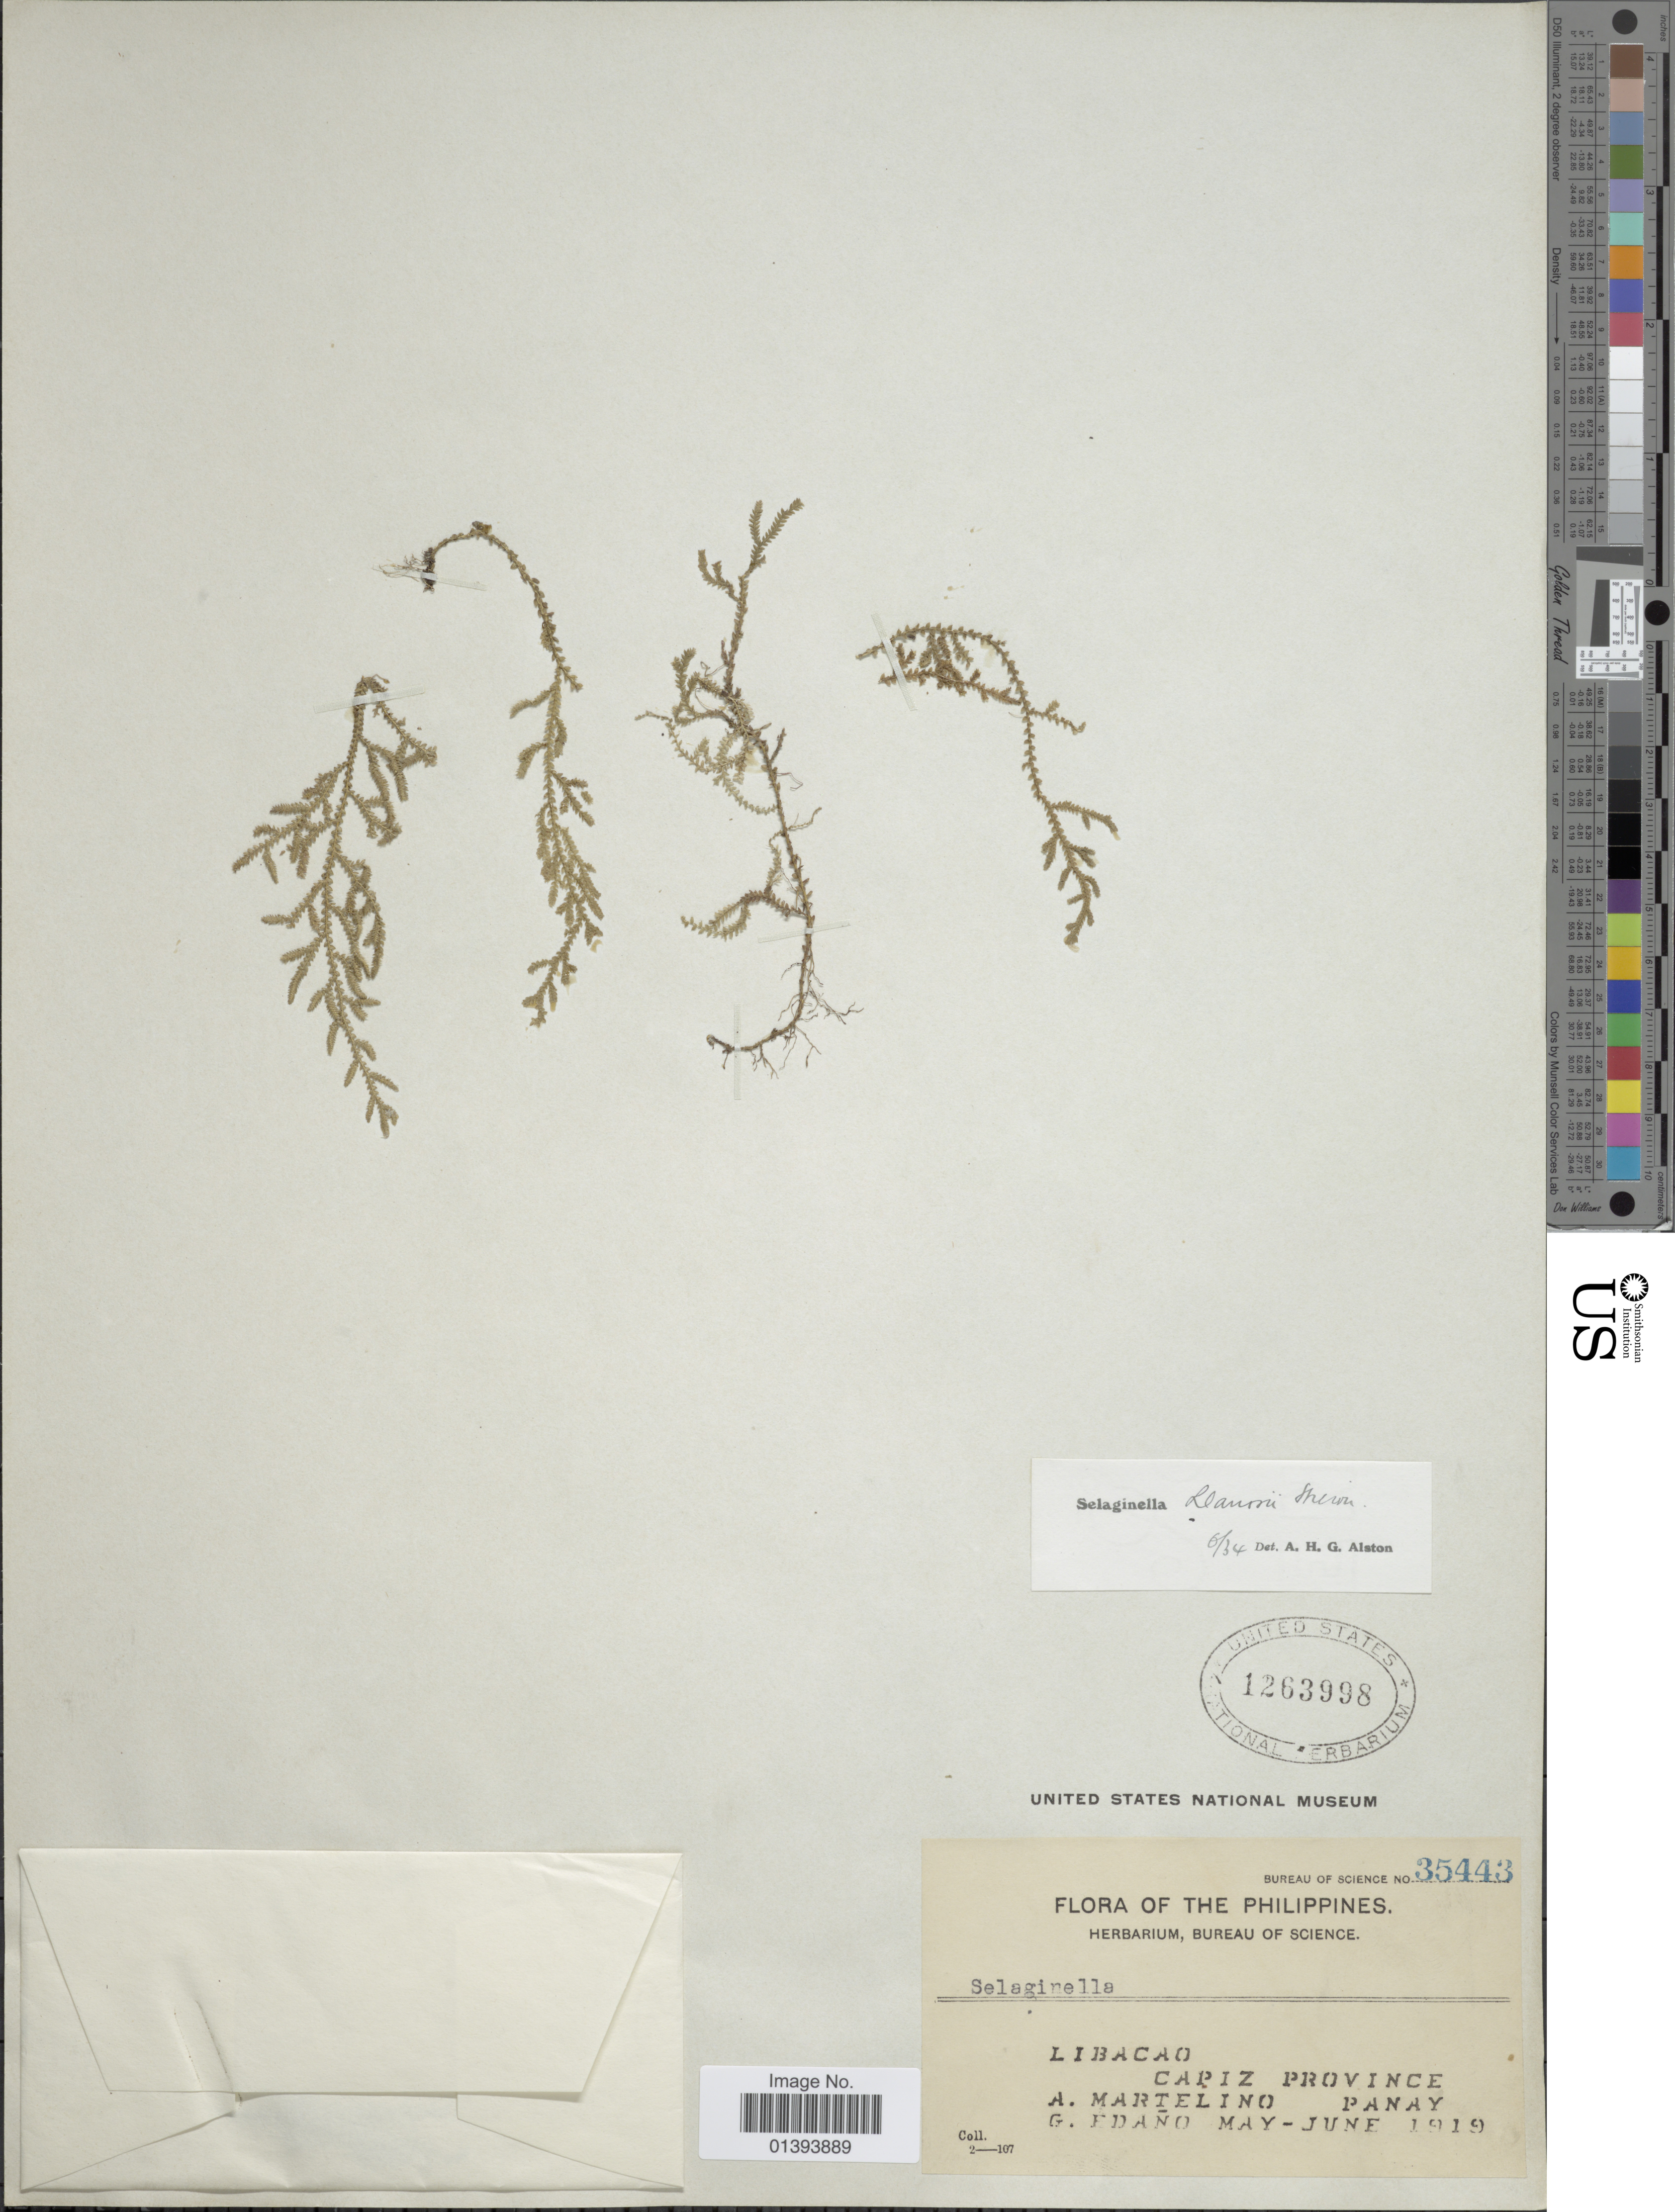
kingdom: Plantae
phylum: Tracheophyta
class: Lycopodiopsida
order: Selaginellales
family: Selaginellaceae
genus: Selaginella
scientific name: Selaginella llanosii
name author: Hieron. in Elmer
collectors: A. Martelino & G. Edaño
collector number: Bureau of Science 35443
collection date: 1919-05/1919-06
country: Philippines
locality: Libacao, Capiz Province, Panay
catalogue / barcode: US 1263998